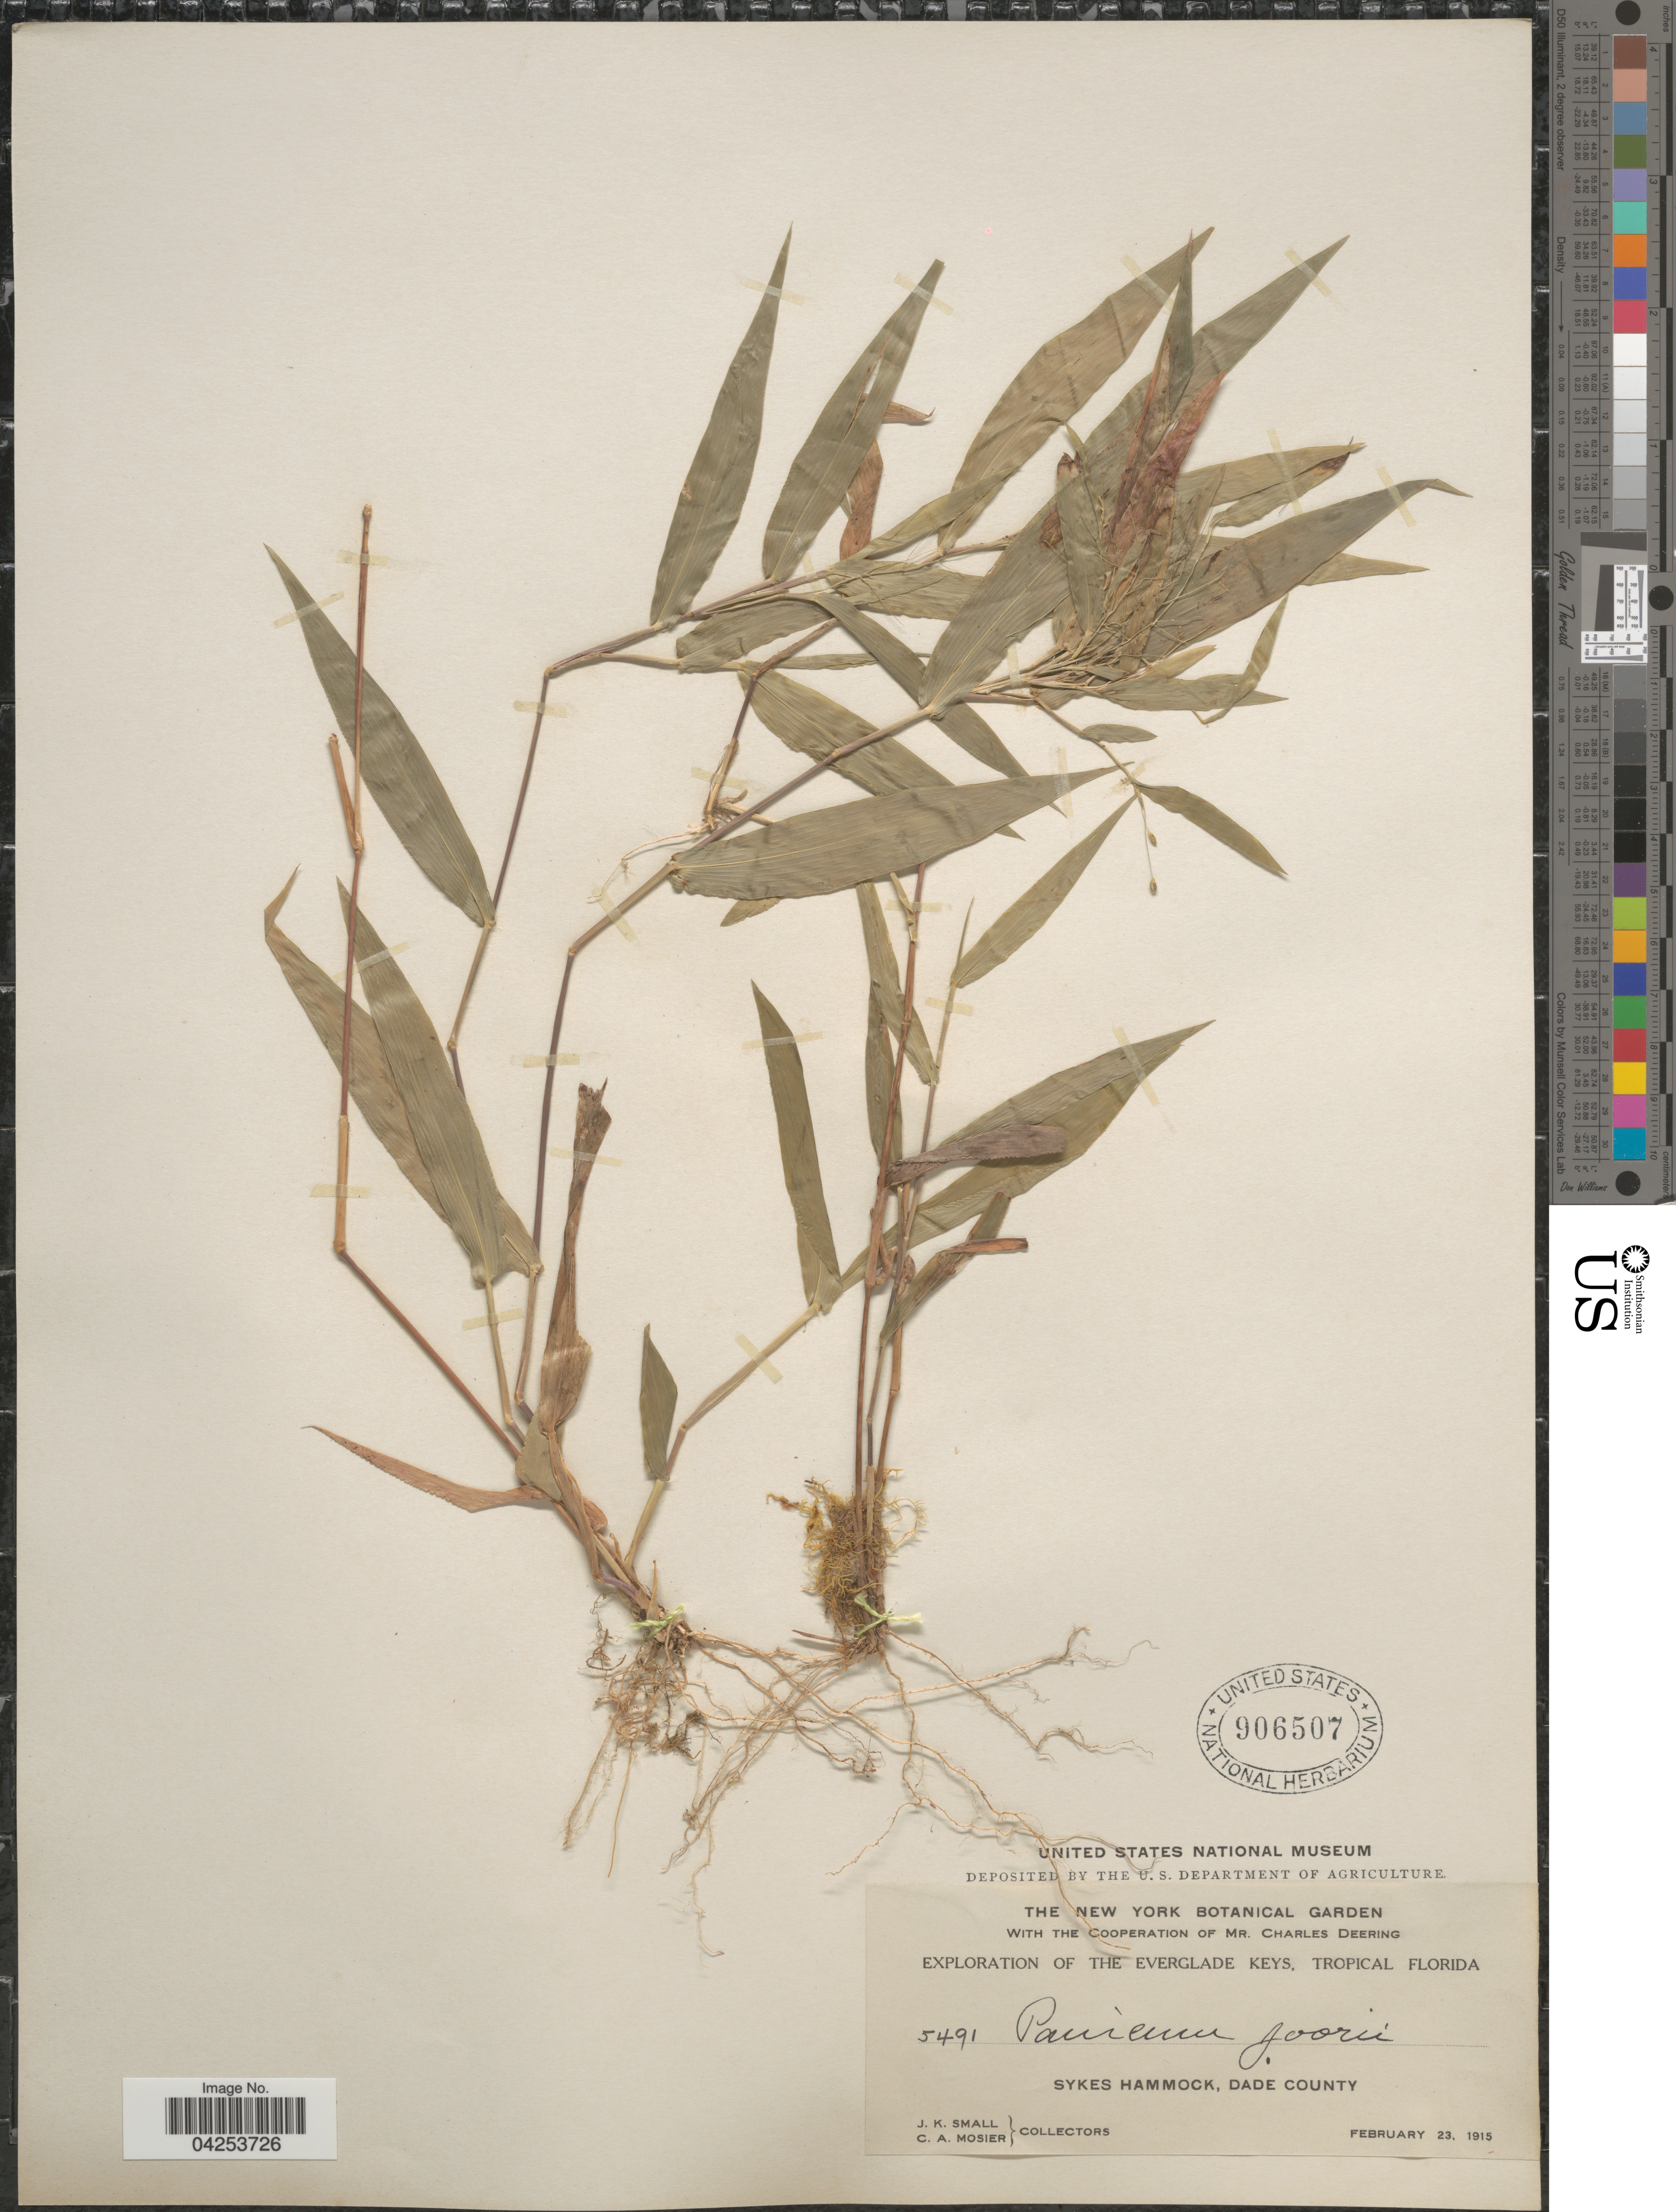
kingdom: Plantae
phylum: Tracheophyta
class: Liliopsida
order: Poales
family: Poaceae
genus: Dichanthelium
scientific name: Dichanthelium commutatum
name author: (Schult.) Gould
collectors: J. K. Small & C. A. Mosier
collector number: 5491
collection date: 1915-02-23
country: United States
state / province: Florida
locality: Exploration of the Everglade Keys, Tropical Florida. Sykes Hammock, Dade County.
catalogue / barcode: US 906507